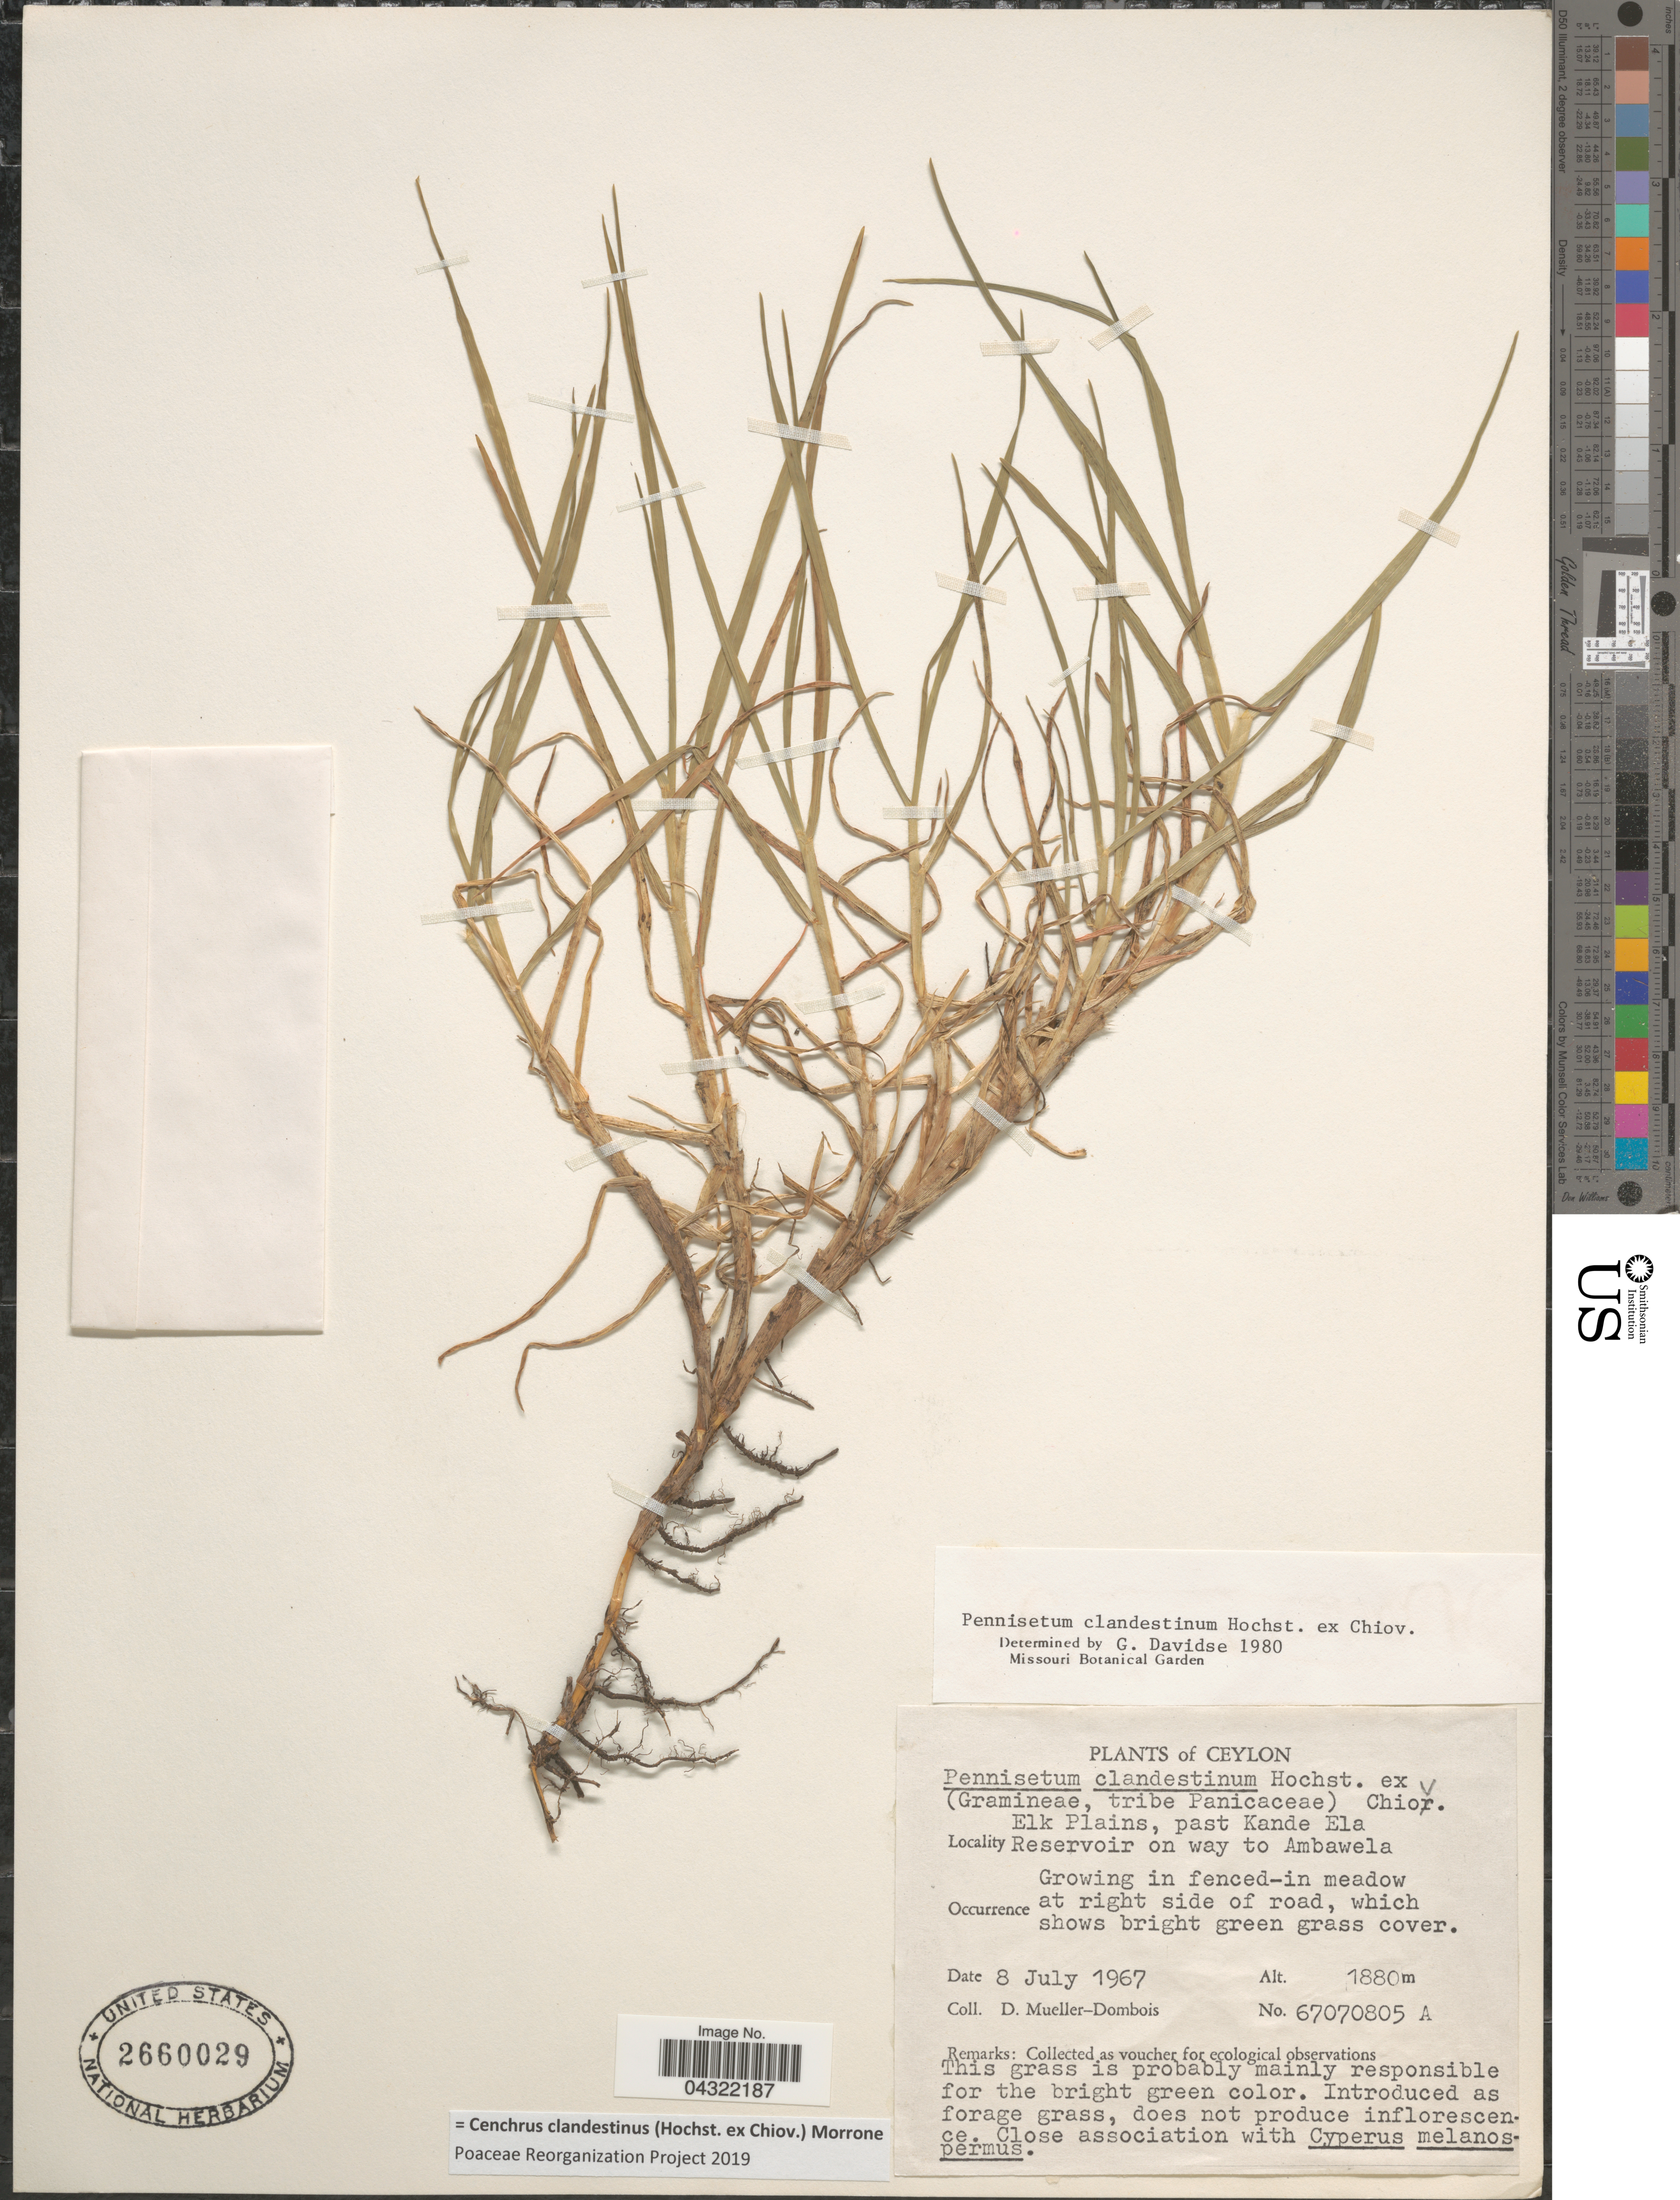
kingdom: Plantae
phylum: Tracheophyta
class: Liliopsida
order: Poales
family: Poaceae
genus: Cenchrus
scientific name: Cenchrus clandestinus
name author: (Hochst. & Chiov.) Morrone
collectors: D. Mueller-Dombois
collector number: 67070805A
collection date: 1967-07-08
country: Sri Lanka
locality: Ceylon. Elk Plains, past Kande Ela Reservoir on way to Ambawela.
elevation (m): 1880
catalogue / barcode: US 2660029